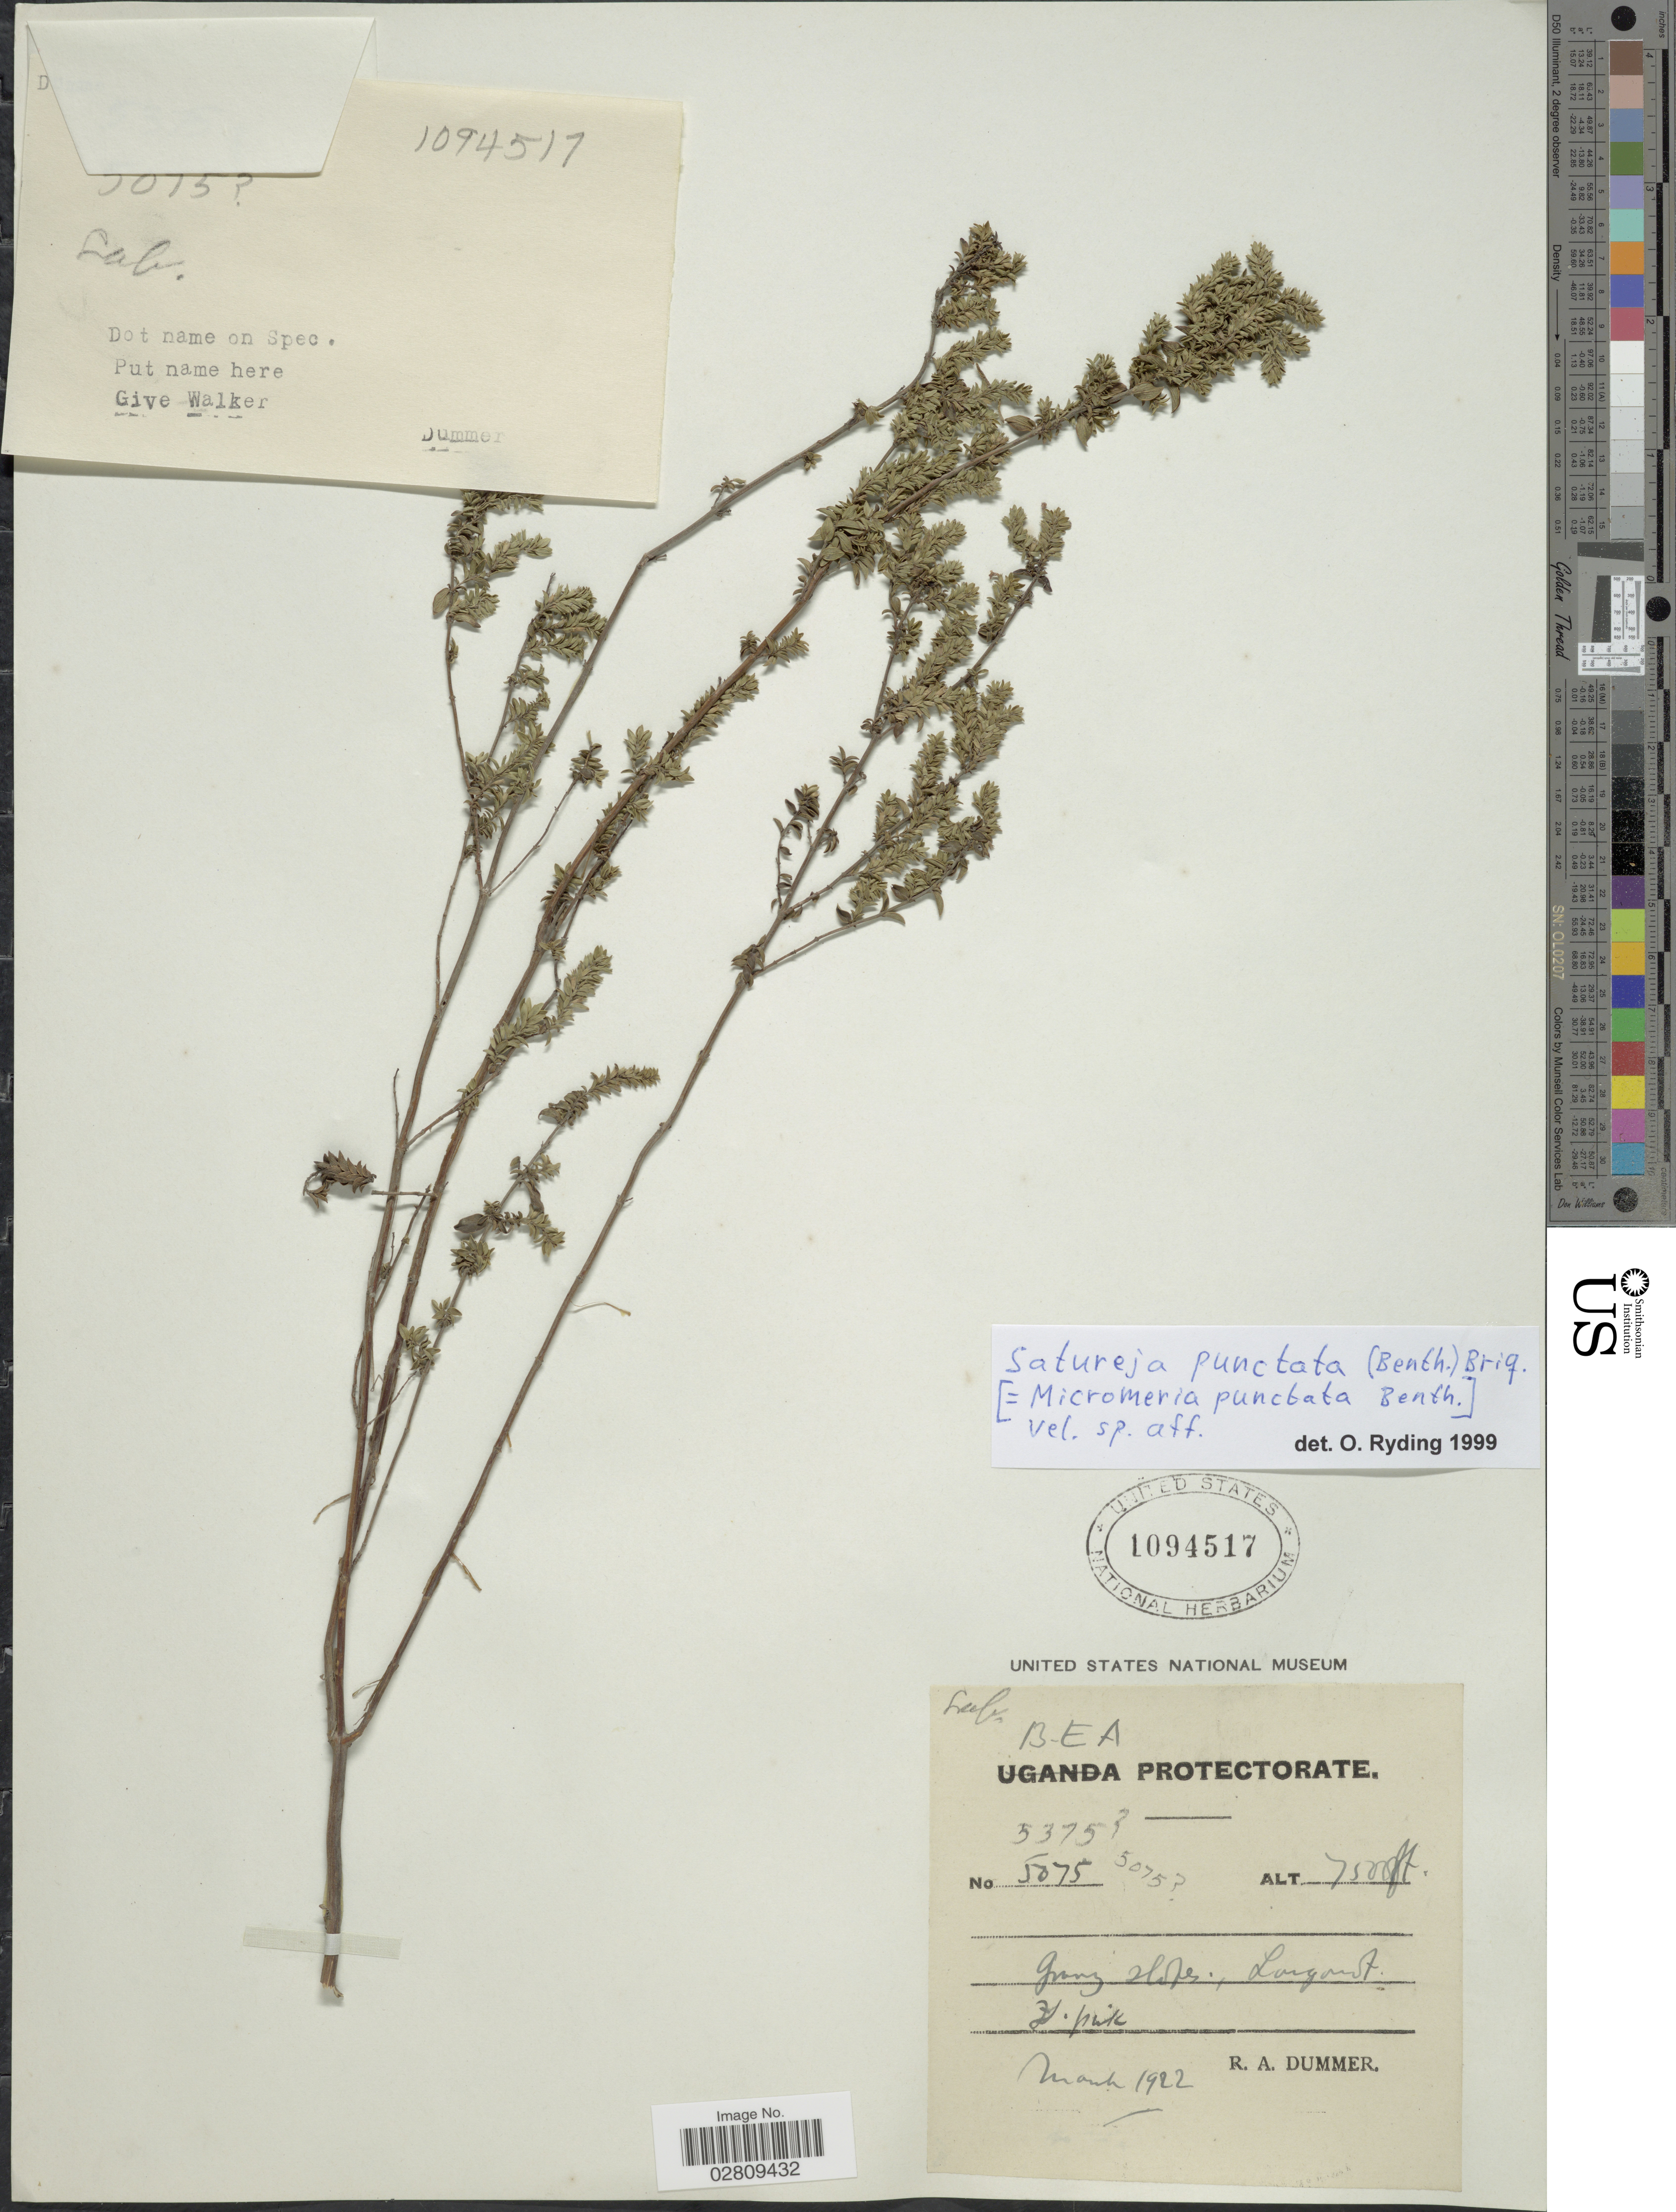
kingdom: Plantae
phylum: Tracheophyta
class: Magnoliopsida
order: Lamiales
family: Lamiaceae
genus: Satureja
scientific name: Satureja punctata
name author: (Benth.) R. Br. ex Briq.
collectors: R. Dümmer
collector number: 5075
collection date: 1922-03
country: Kenya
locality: BEA Protectorate. Grassy slopes, Longonot.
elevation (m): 2286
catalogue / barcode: US 1094517